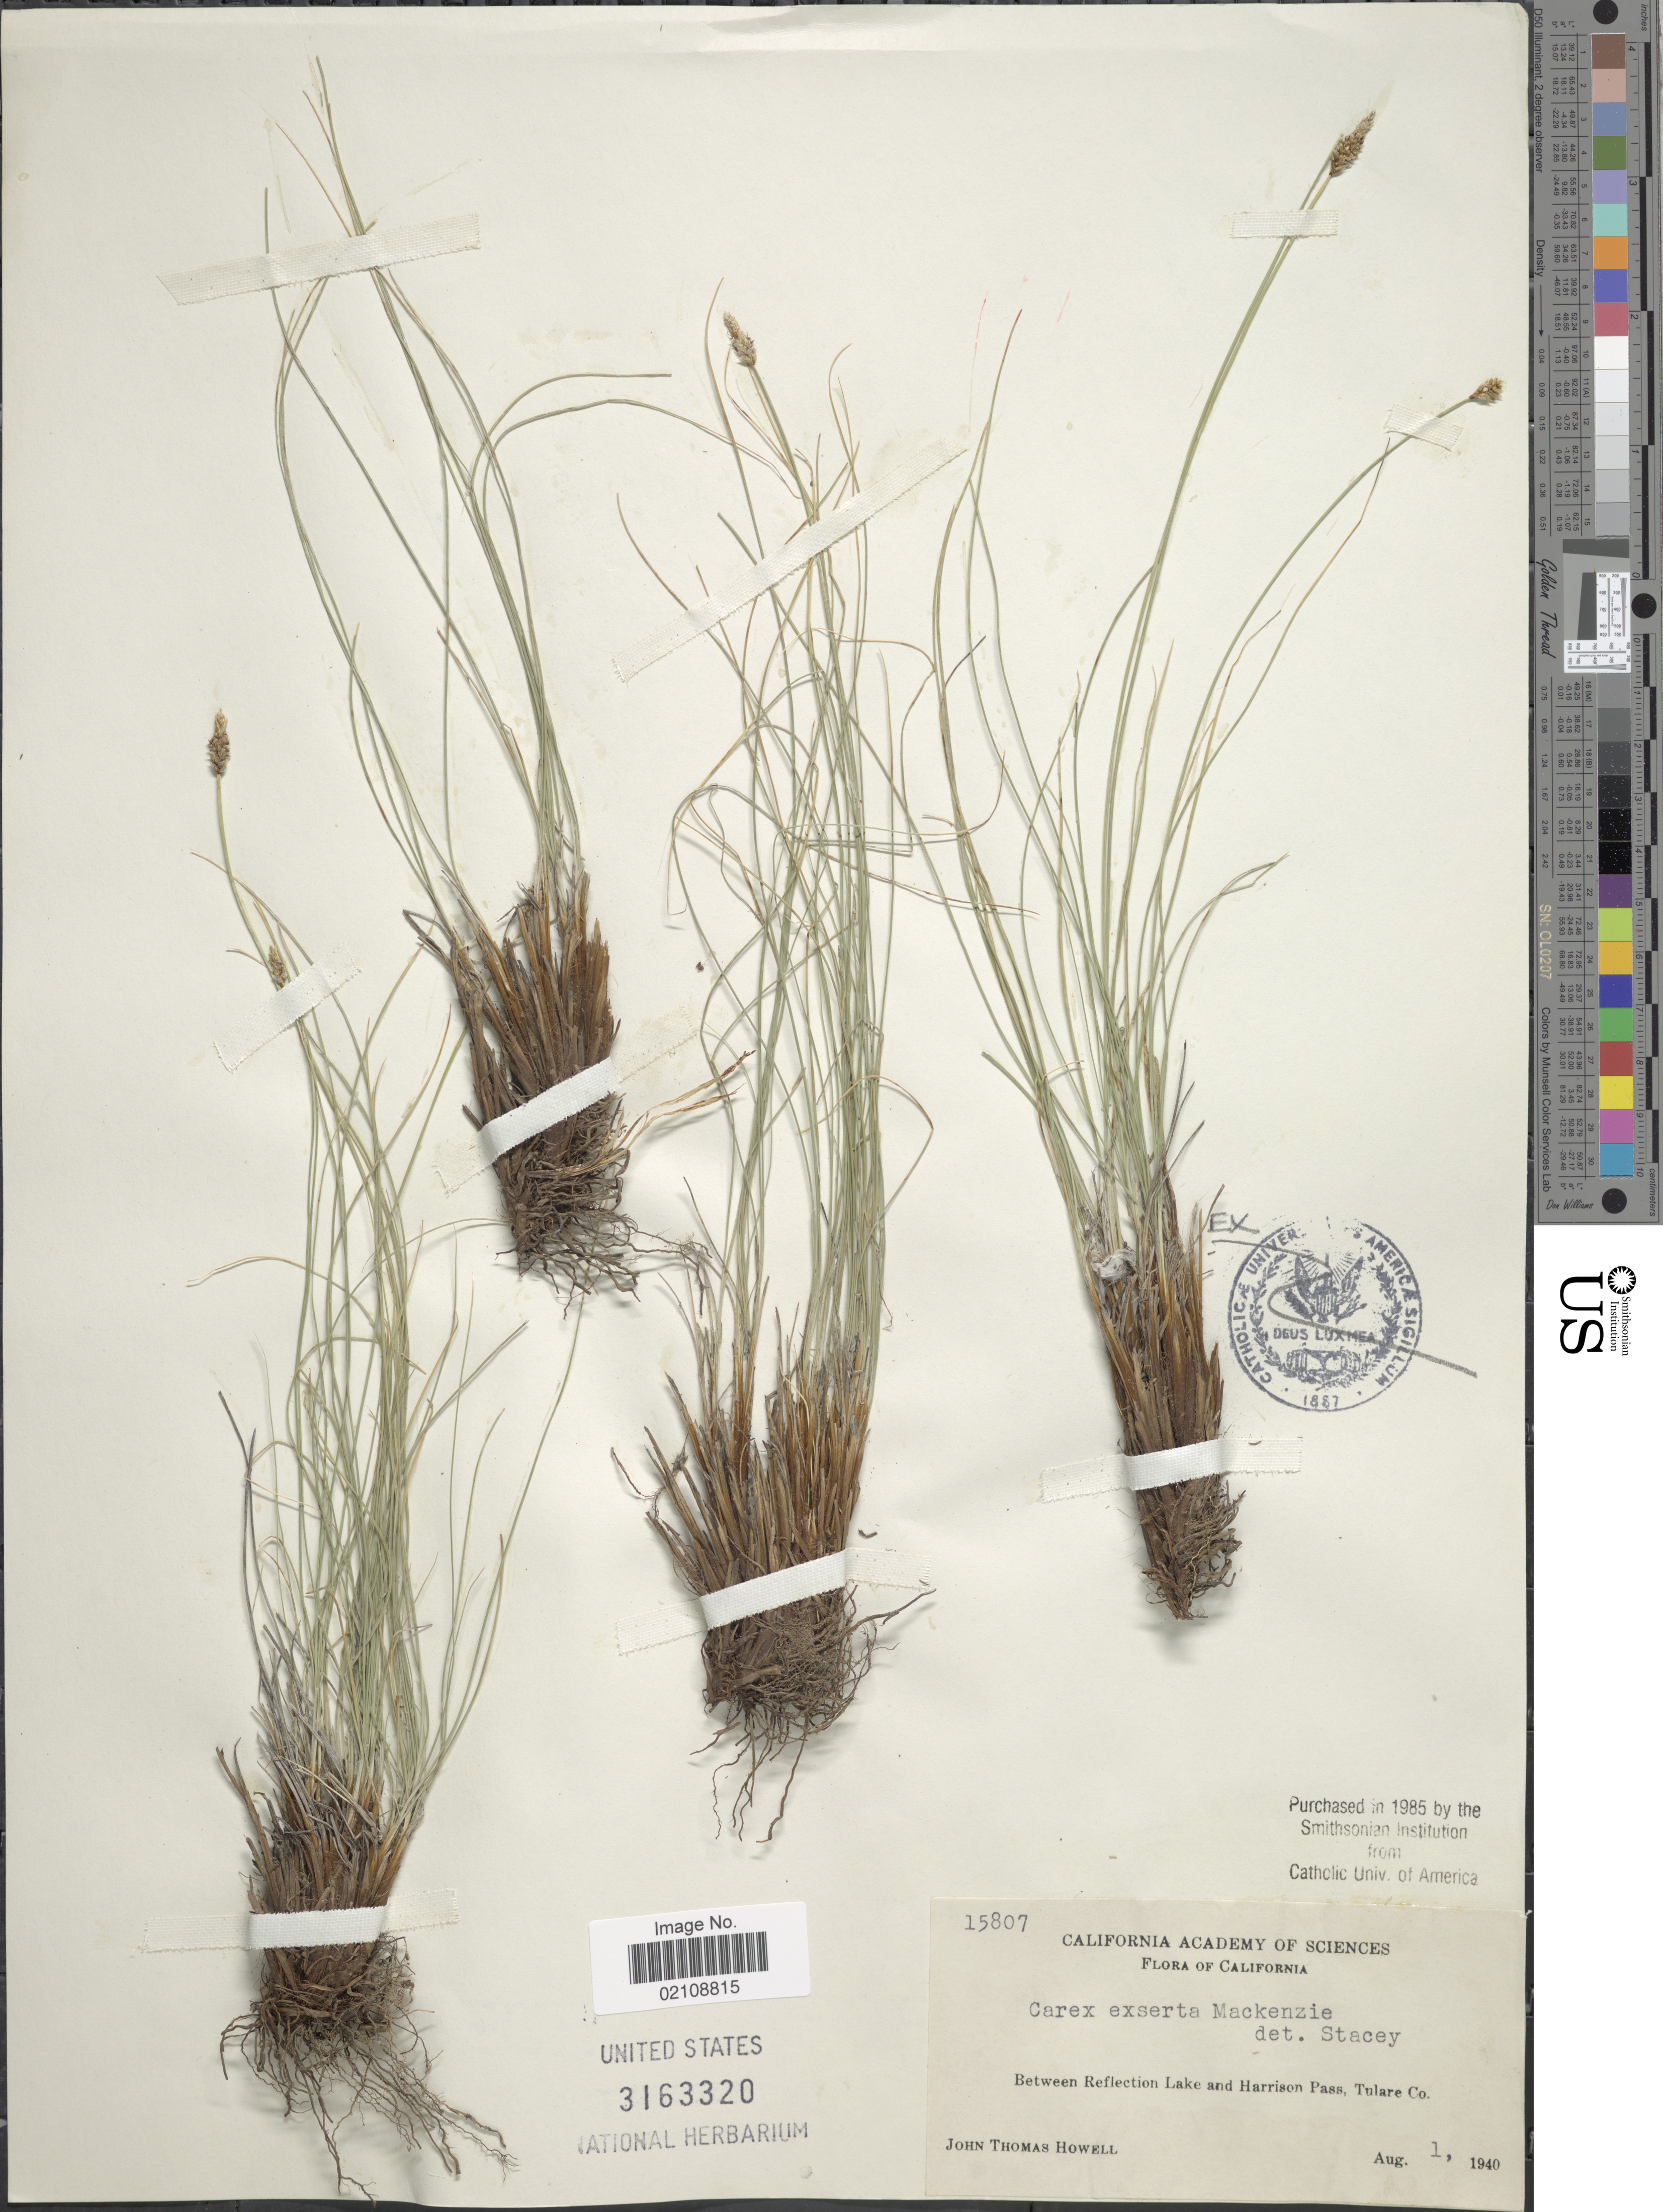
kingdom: Plantae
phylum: Tracheophyta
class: Liliopsida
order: Poales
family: Cyperaceae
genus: Carex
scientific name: Carex filifolia var. erostrata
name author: Kük.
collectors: J. T. Howell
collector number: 15807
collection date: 1940-08-01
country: United States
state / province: California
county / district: Tulare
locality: Between Reflection Lake and Harrison Pass, Tulare Co.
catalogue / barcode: US 3163320